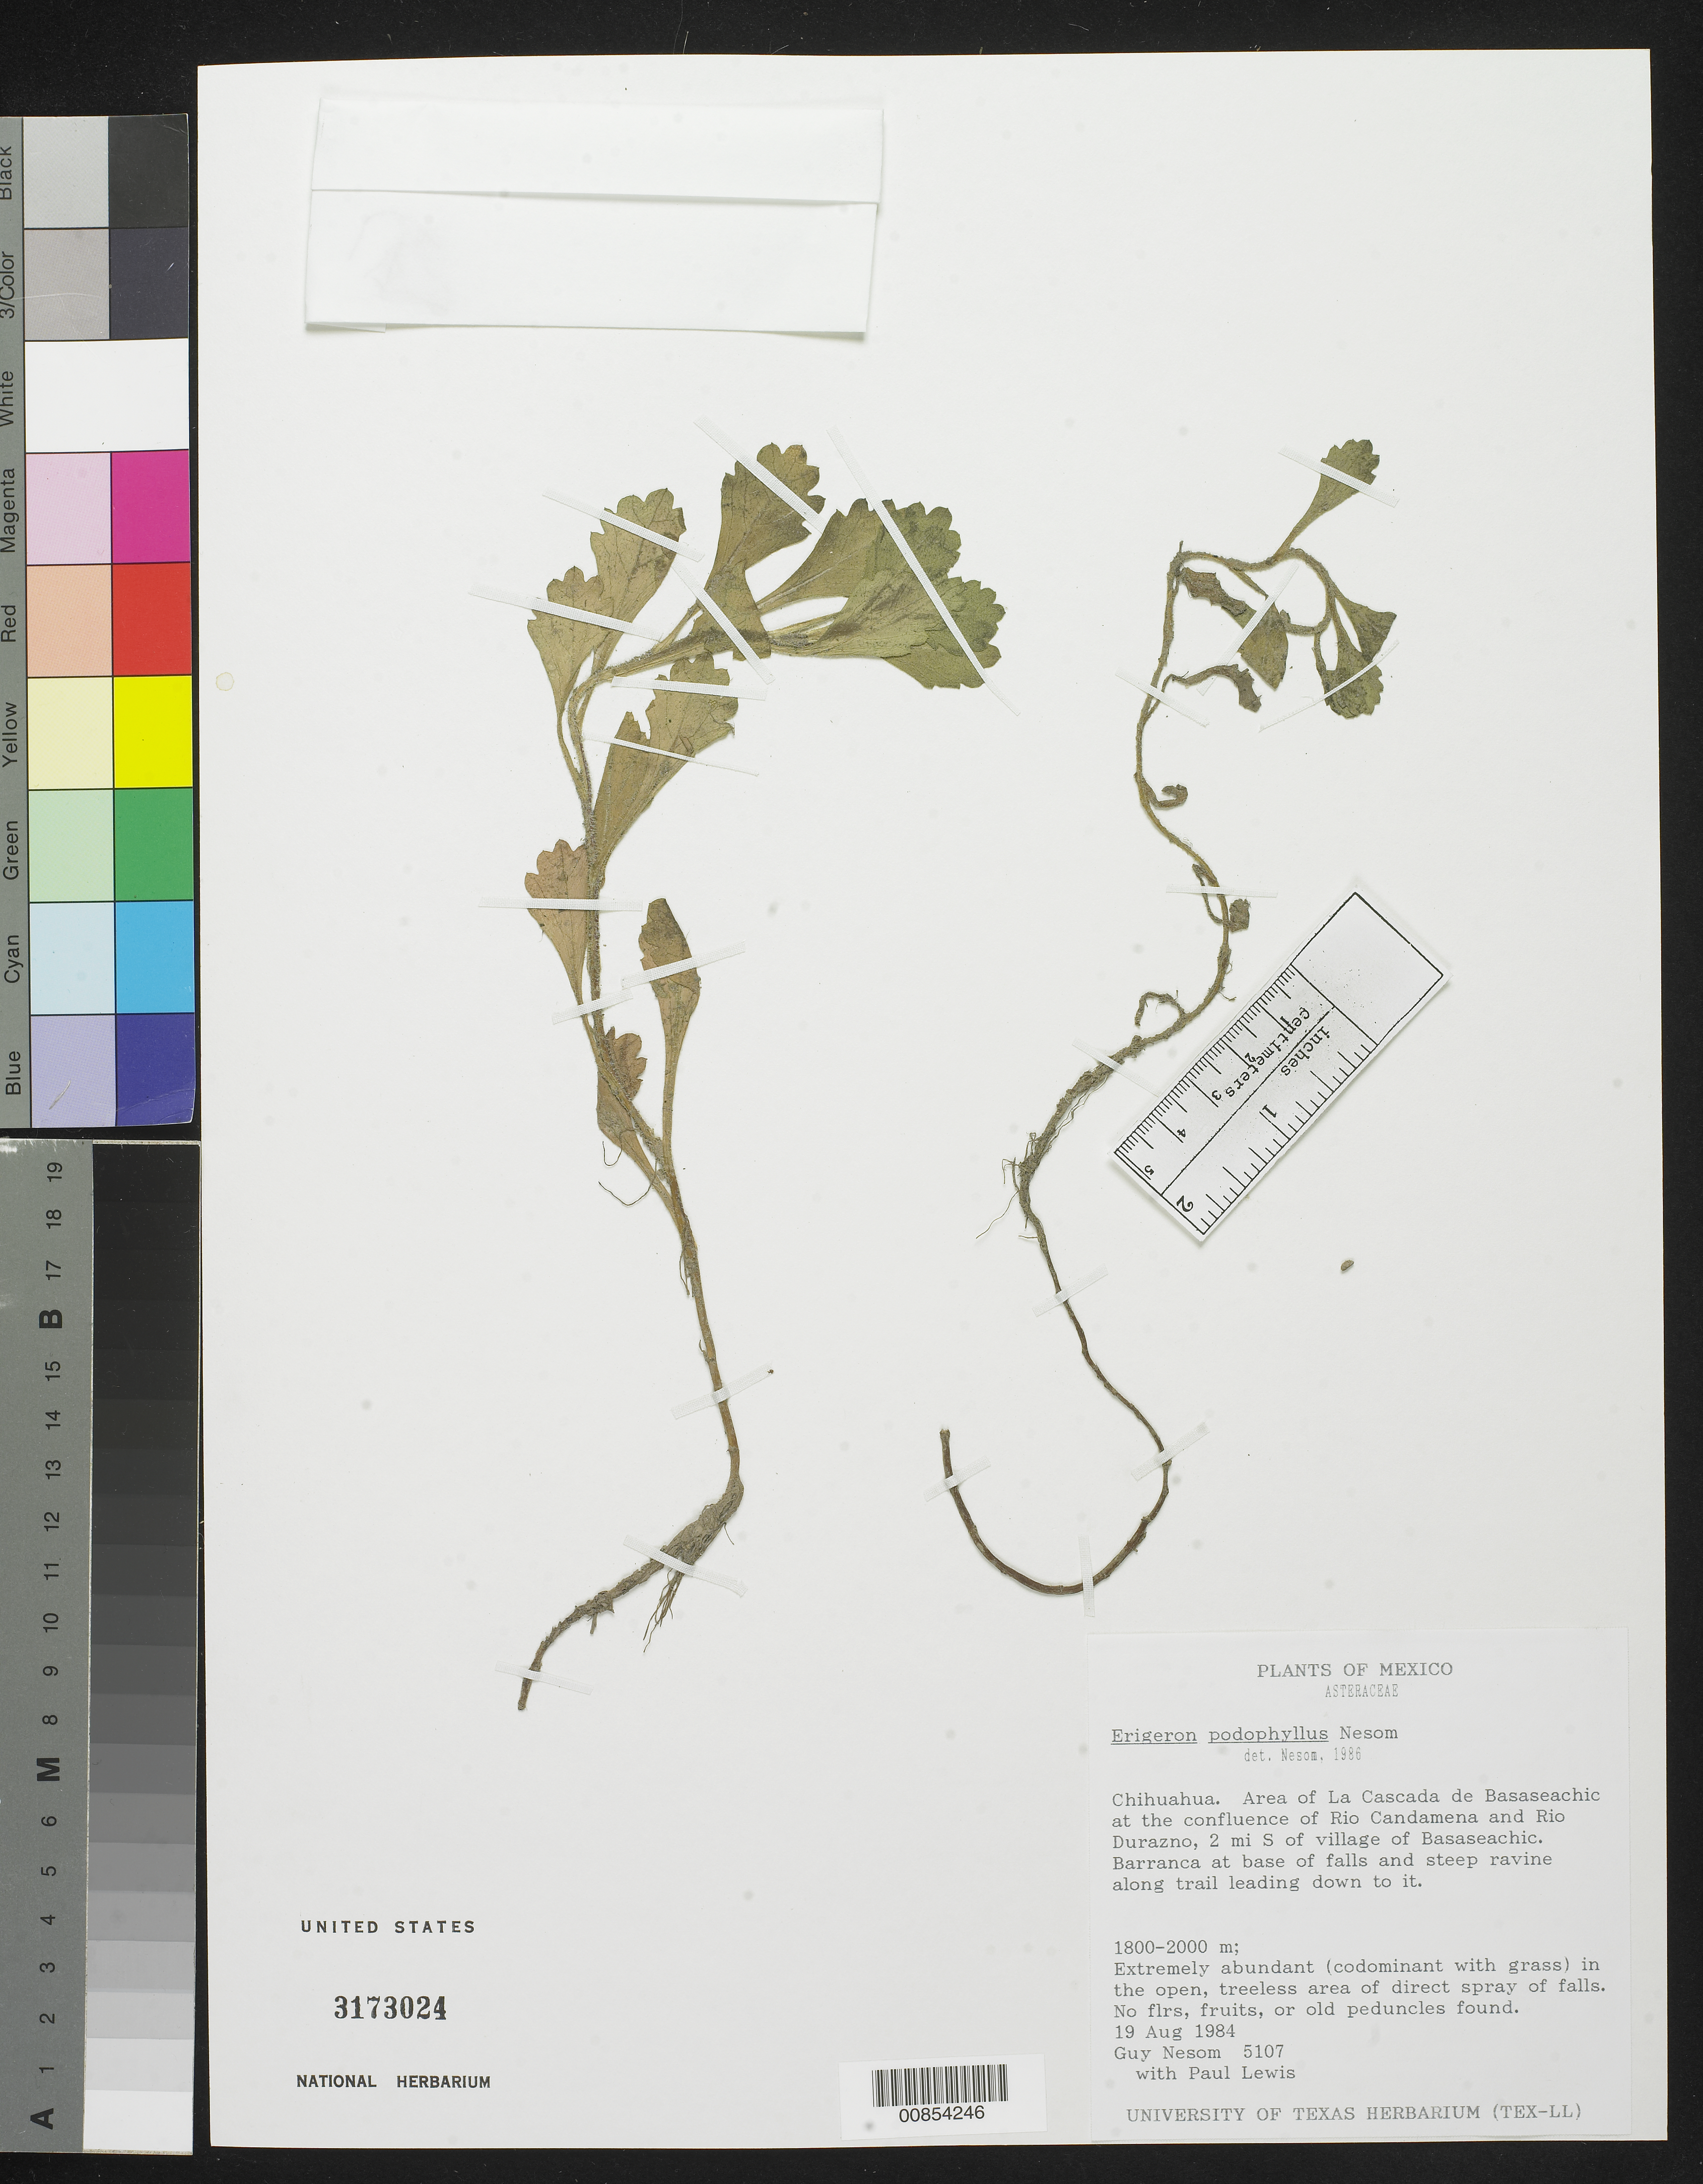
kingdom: Plantae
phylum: Tracheophyta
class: Magnoliopsida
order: Asterales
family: Asteraceae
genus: Erigeron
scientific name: Erigeron podophyllus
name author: G.L. Nesom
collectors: G. L. Nesom & P. Lewis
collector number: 5107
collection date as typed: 19 Aug 1984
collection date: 1984-08-19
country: Mexico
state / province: Chihuahua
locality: Area of La Cascada de Basaseachic at confluence of Río Candamena and Río Durazno, 2 mi S of village of Basaseachic. Barranca at base of falls and steep ravine along trail leading down to it.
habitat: Barranca at base of falls and steep ravine along trail. In the open, treeless area of direct spray of falls.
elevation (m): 2000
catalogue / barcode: US 3173024